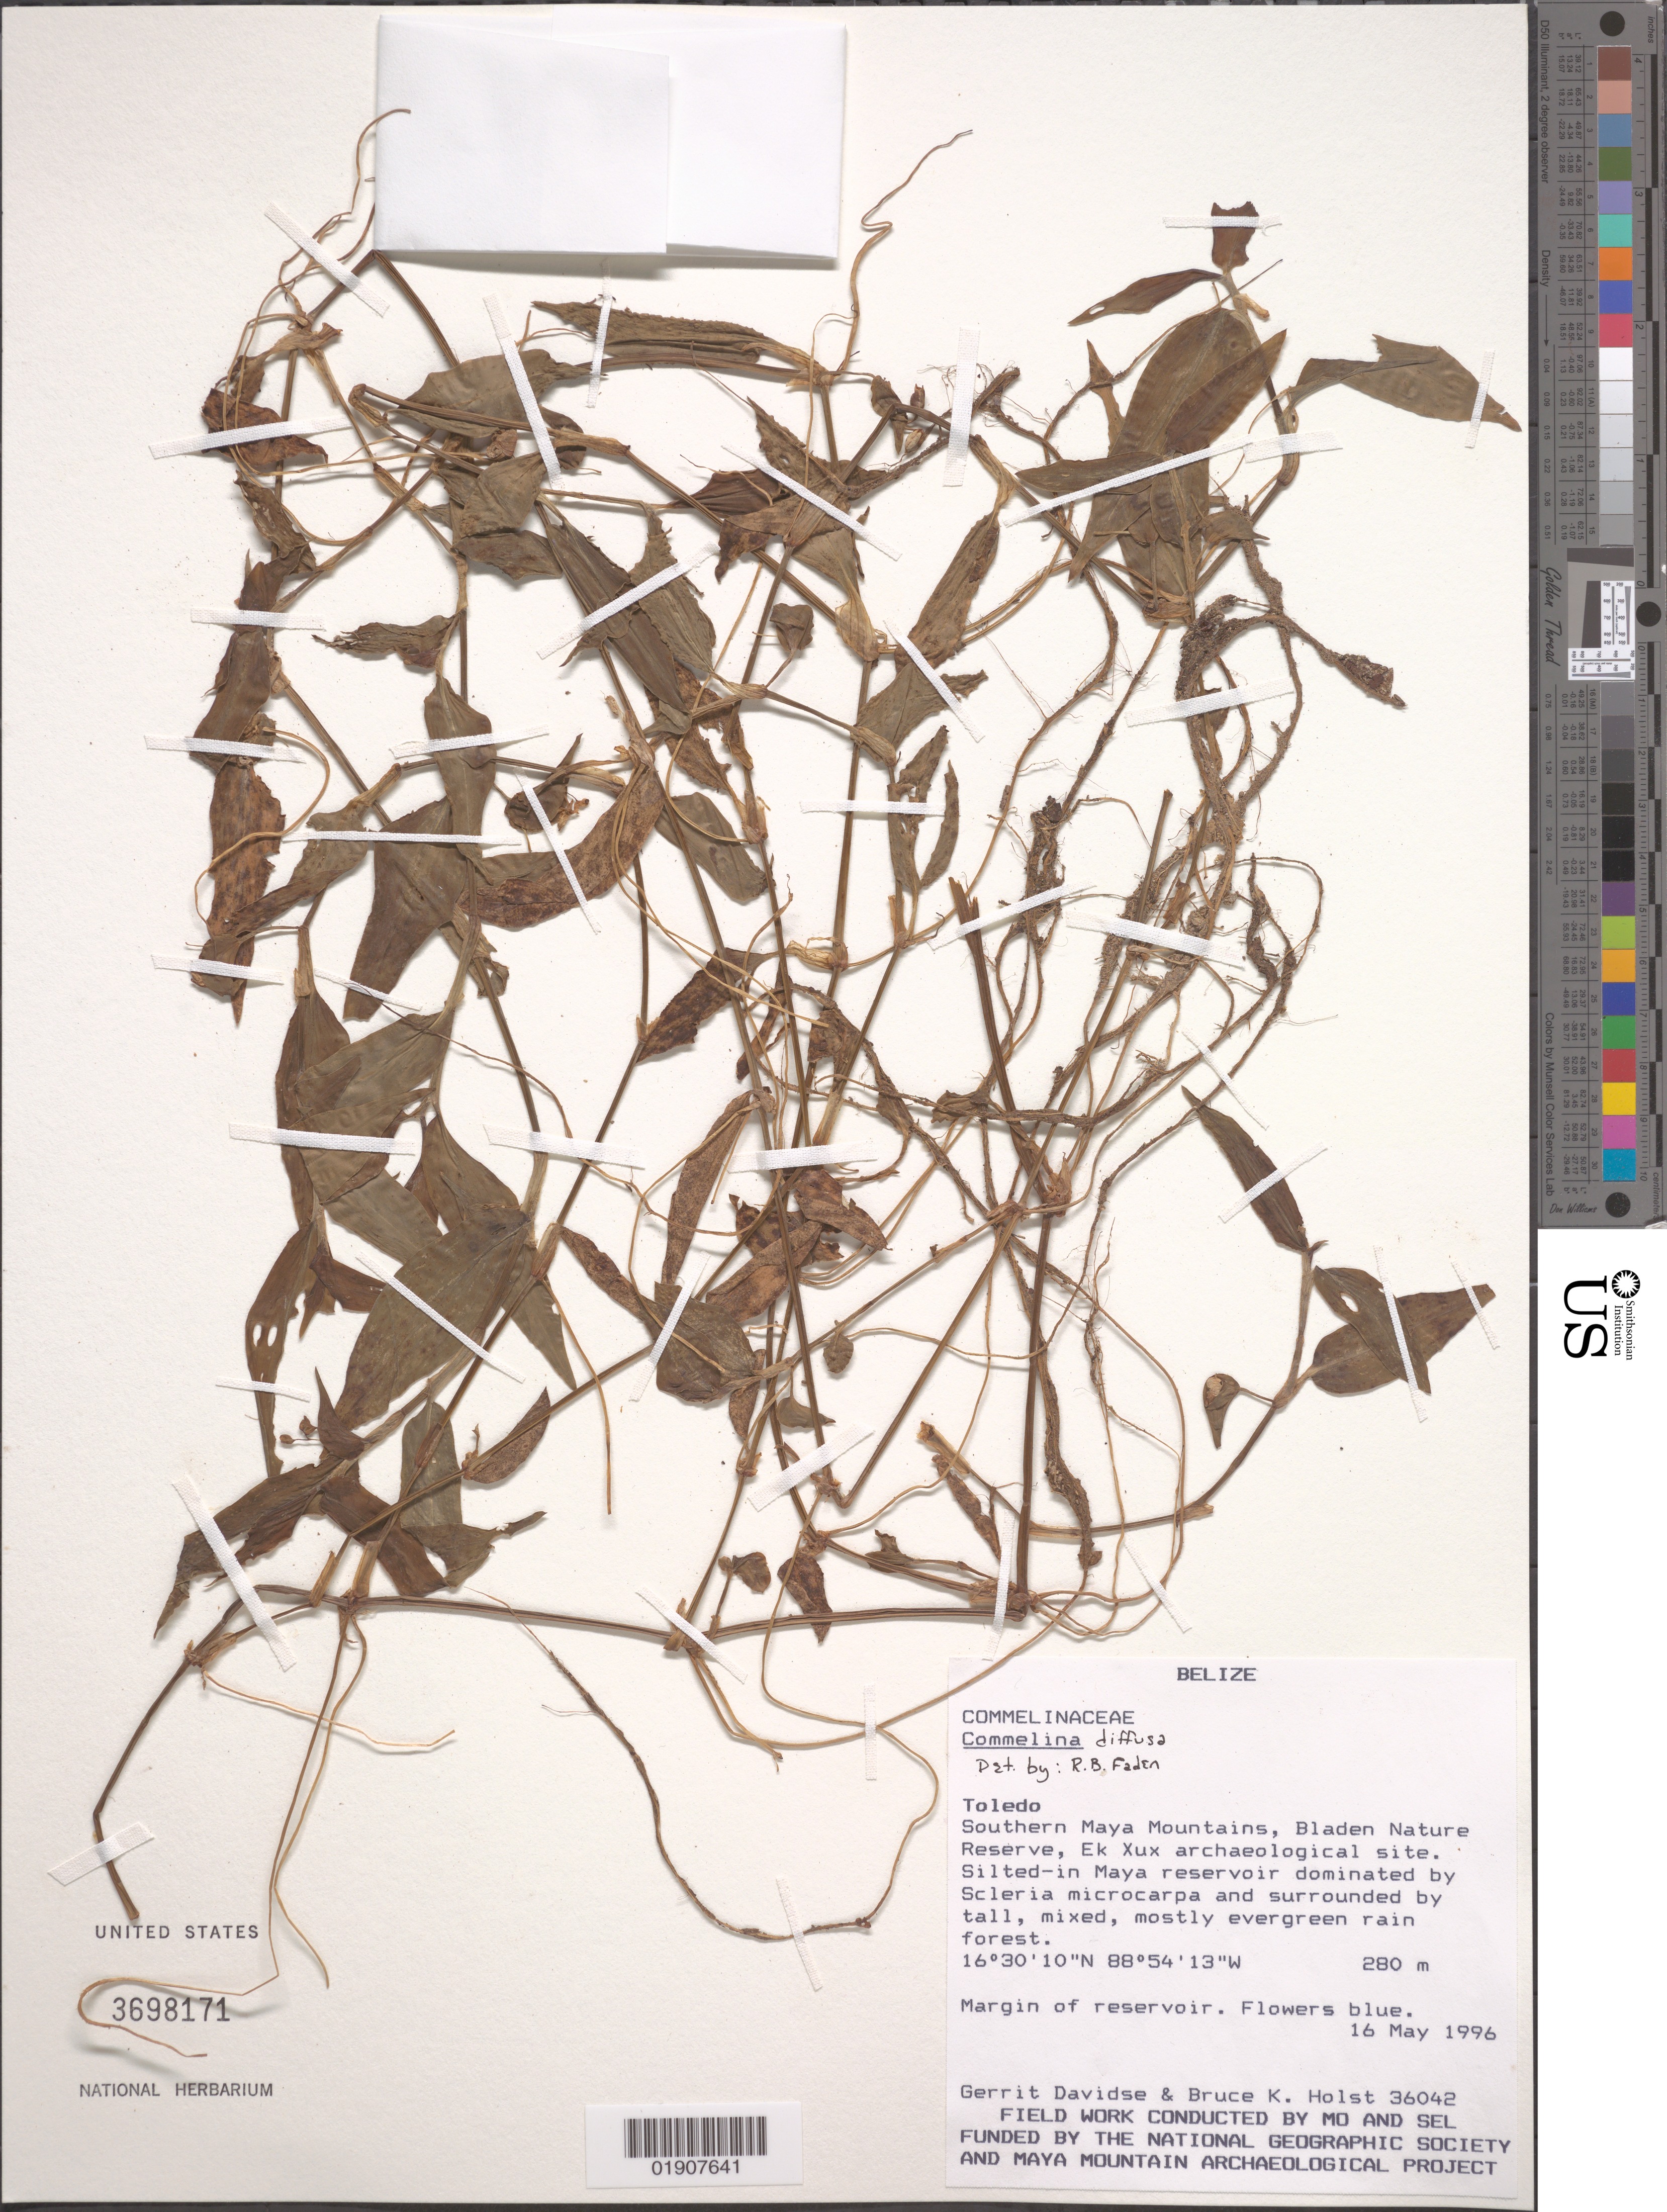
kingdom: Plantae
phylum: Tracheophyta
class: Liliopsida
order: Commelinales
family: Commelinaceae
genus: Commelina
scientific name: Commelina diffusa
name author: Burm. f.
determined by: Faden, Robert B., (US), Smithsonian Institution - National Museum of Natural History (UNITED STATES)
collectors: G. Davidse & B. Holst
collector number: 36042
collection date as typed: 16 May 1996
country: Belize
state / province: Toledo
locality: Southern Maya Mountains, Bladen Nature Reserve, Ek Xux archaeological site.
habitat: Silted-in Maya reservoir surrounded by tall, mixed, mostly evergreen rain forest.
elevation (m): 280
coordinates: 16 30 10 N, 88 54 13 W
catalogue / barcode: US 3698171